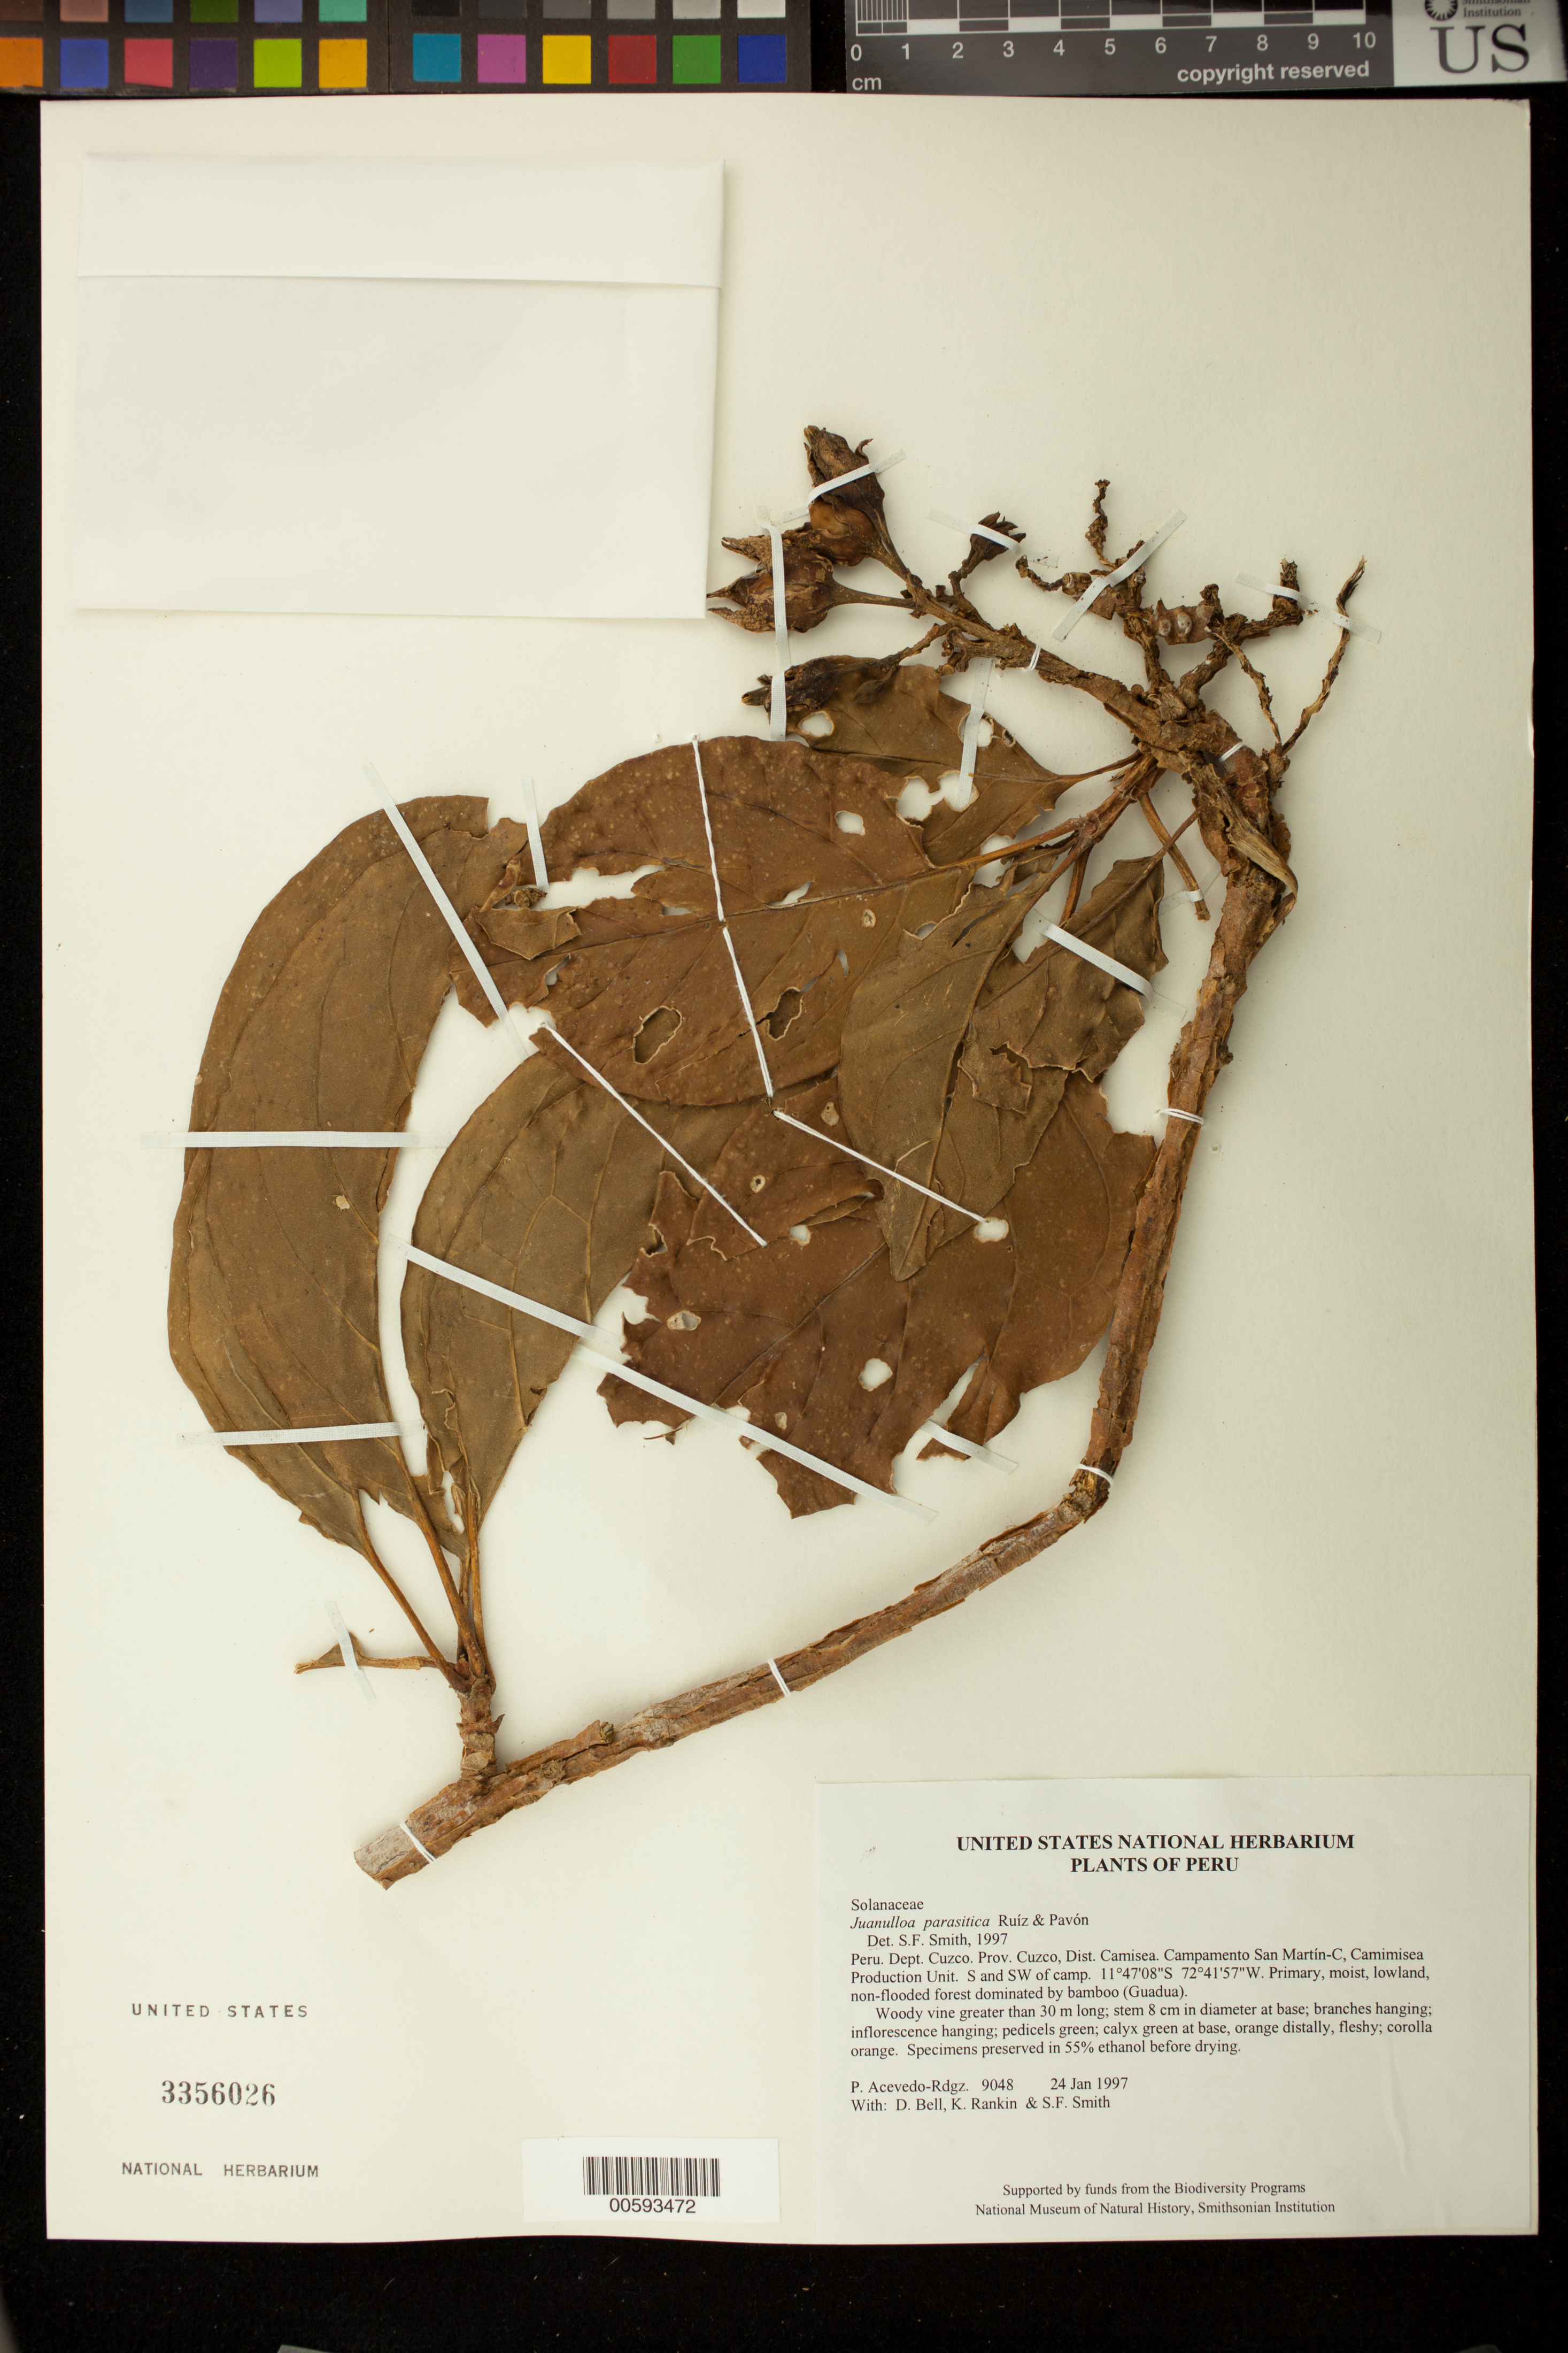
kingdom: Plantae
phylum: Tracheophyta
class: Magnoliopsida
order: Solanales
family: Solanaceae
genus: Juanulloa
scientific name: Juanulloa parasitica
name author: Ruiz & Pav.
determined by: Smith, Stephen F., (US), NMNH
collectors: P. Acevedo-Rodr., D. A. Bell, K. B. Rankin & S.F. Smith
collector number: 9048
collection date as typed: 24 Jan 1997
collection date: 1997-01-24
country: Peru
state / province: Cusco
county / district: Cusco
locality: Districto Camisea, Campamento San Martín-C, Camimisea Production Unit. S and SW of camp.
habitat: Primary, moist, lowland, non-flooded forest dominated by bamboo (Guadua).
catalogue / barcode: US 3356026